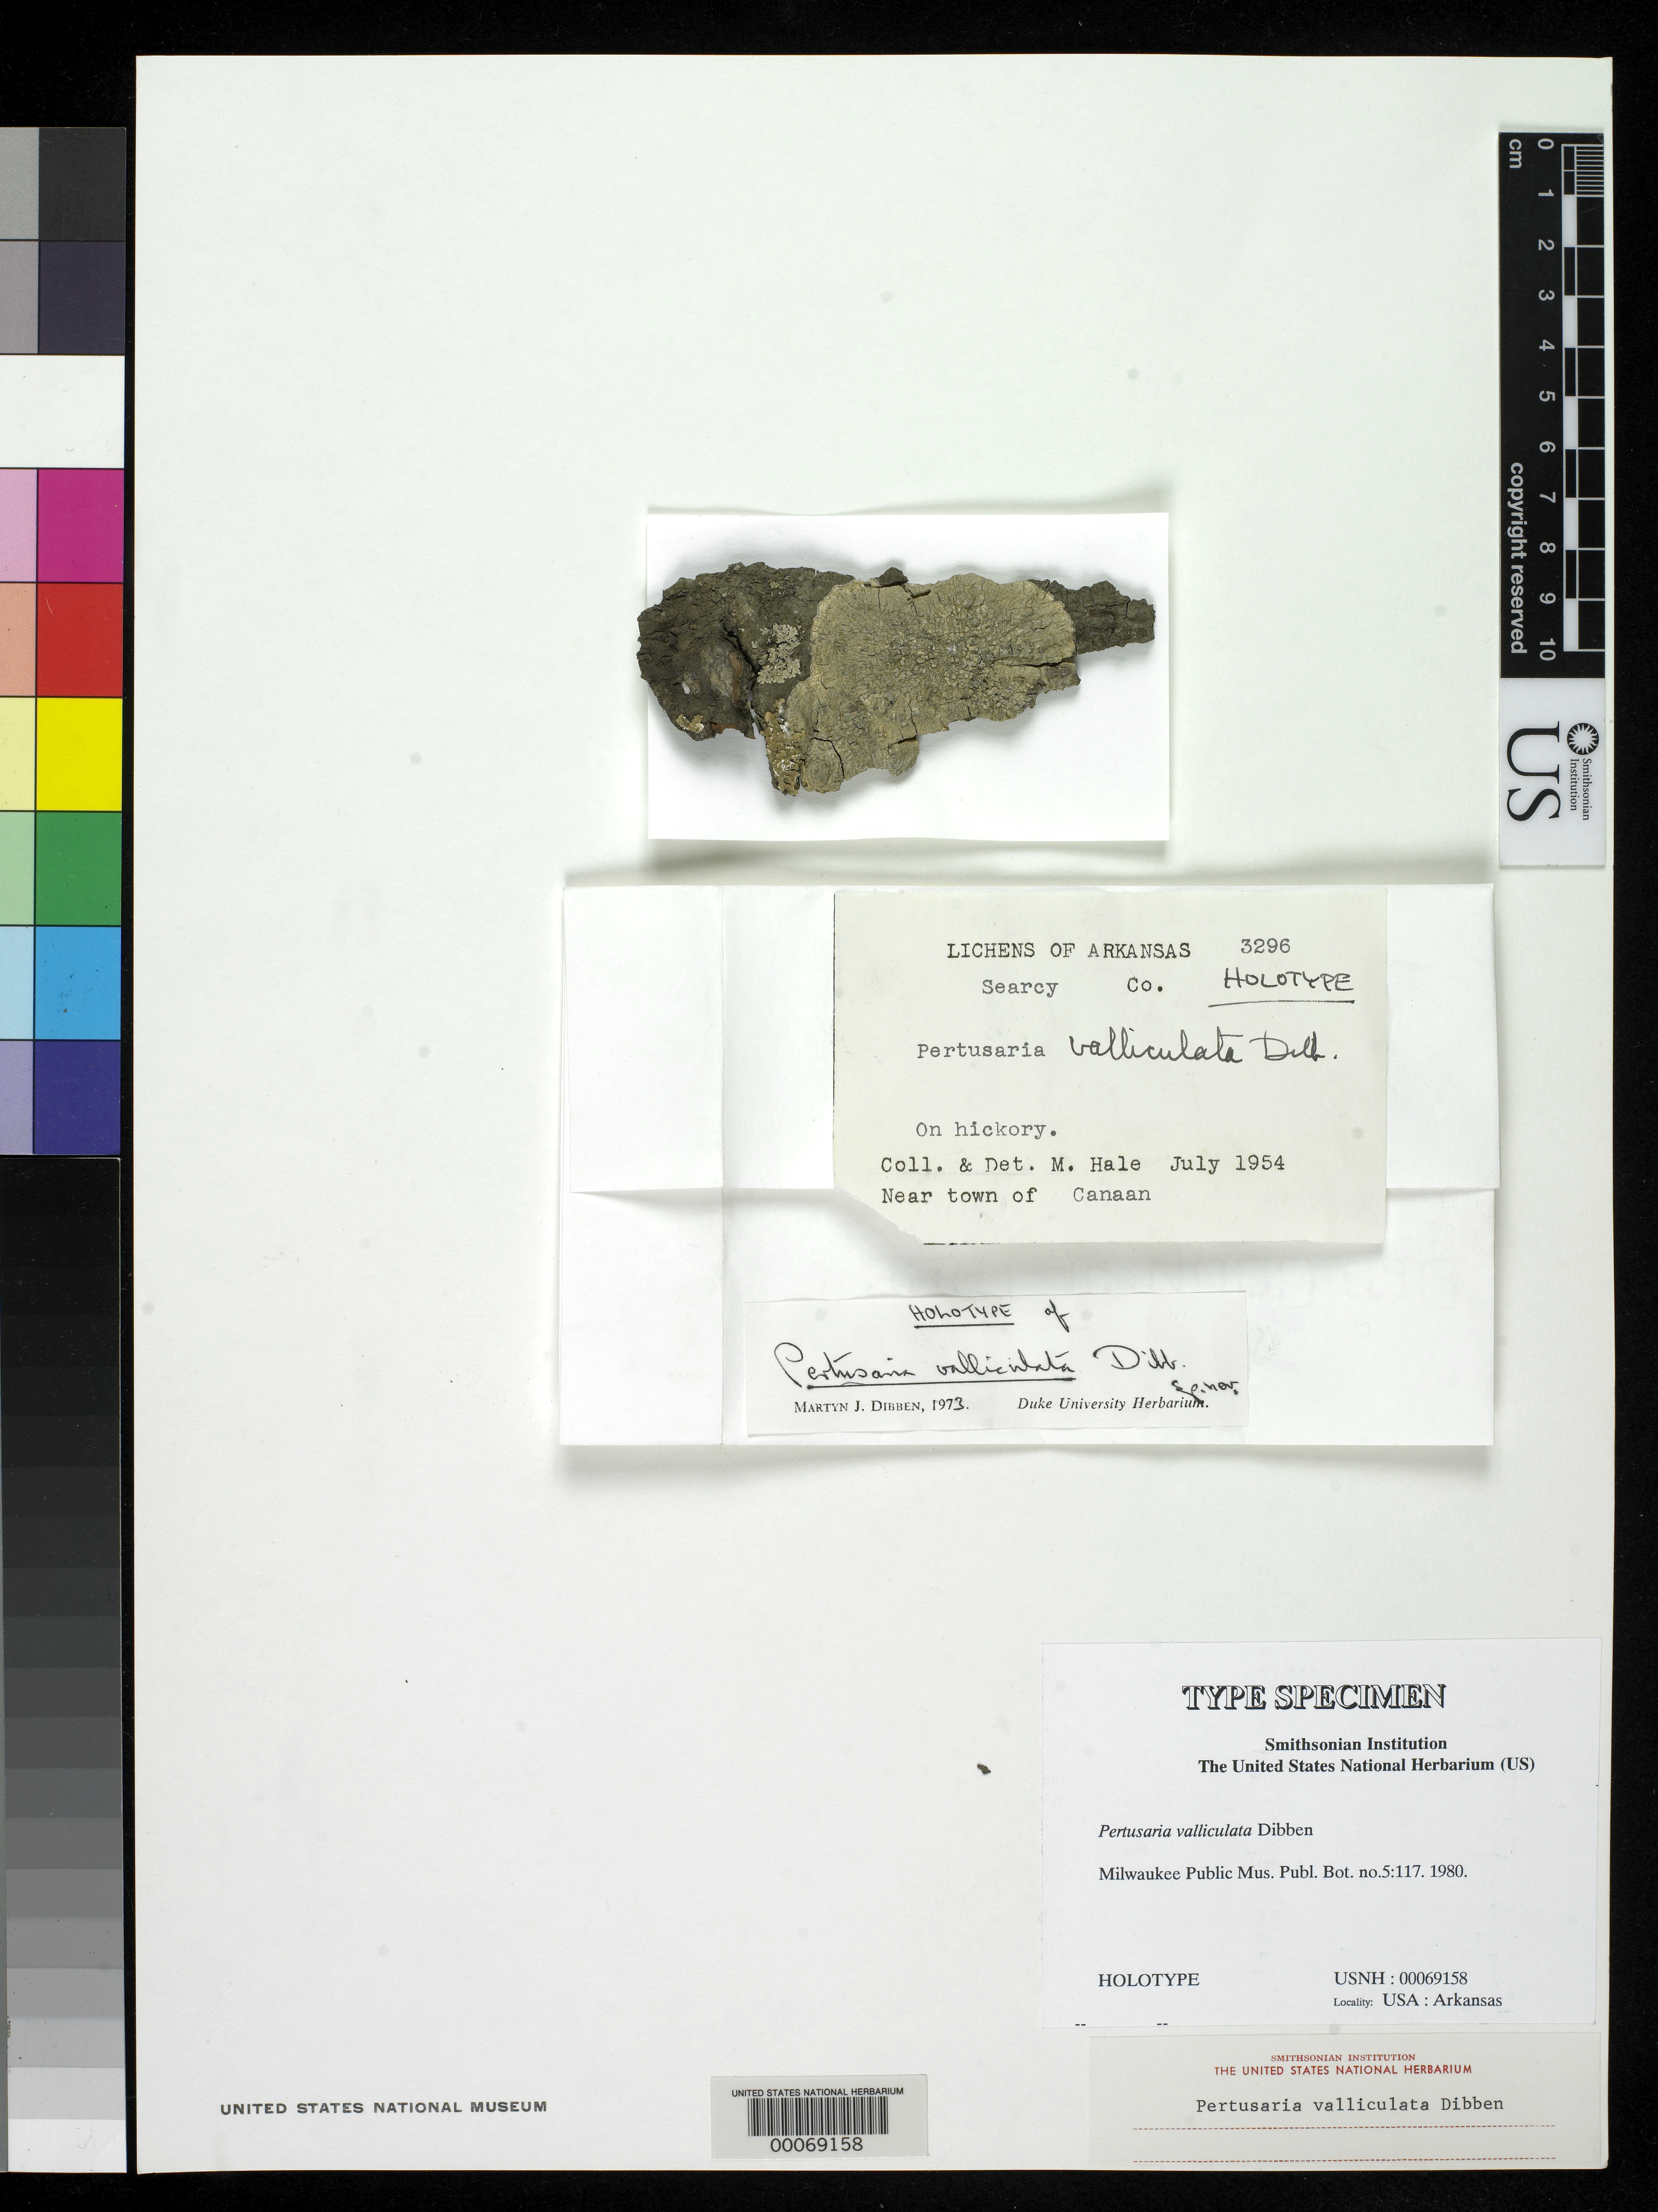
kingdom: Fungi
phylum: Ascomycota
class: Lecanoromycetes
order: Pertusariales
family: Pertusariaceae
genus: Pertusaria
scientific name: Pertusaria valliculata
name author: Dibben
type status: Holotype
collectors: M. Hale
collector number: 3296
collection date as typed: Jul 1954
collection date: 1954-07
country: United States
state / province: Arkansas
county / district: Searcy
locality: Near town of Canaan.